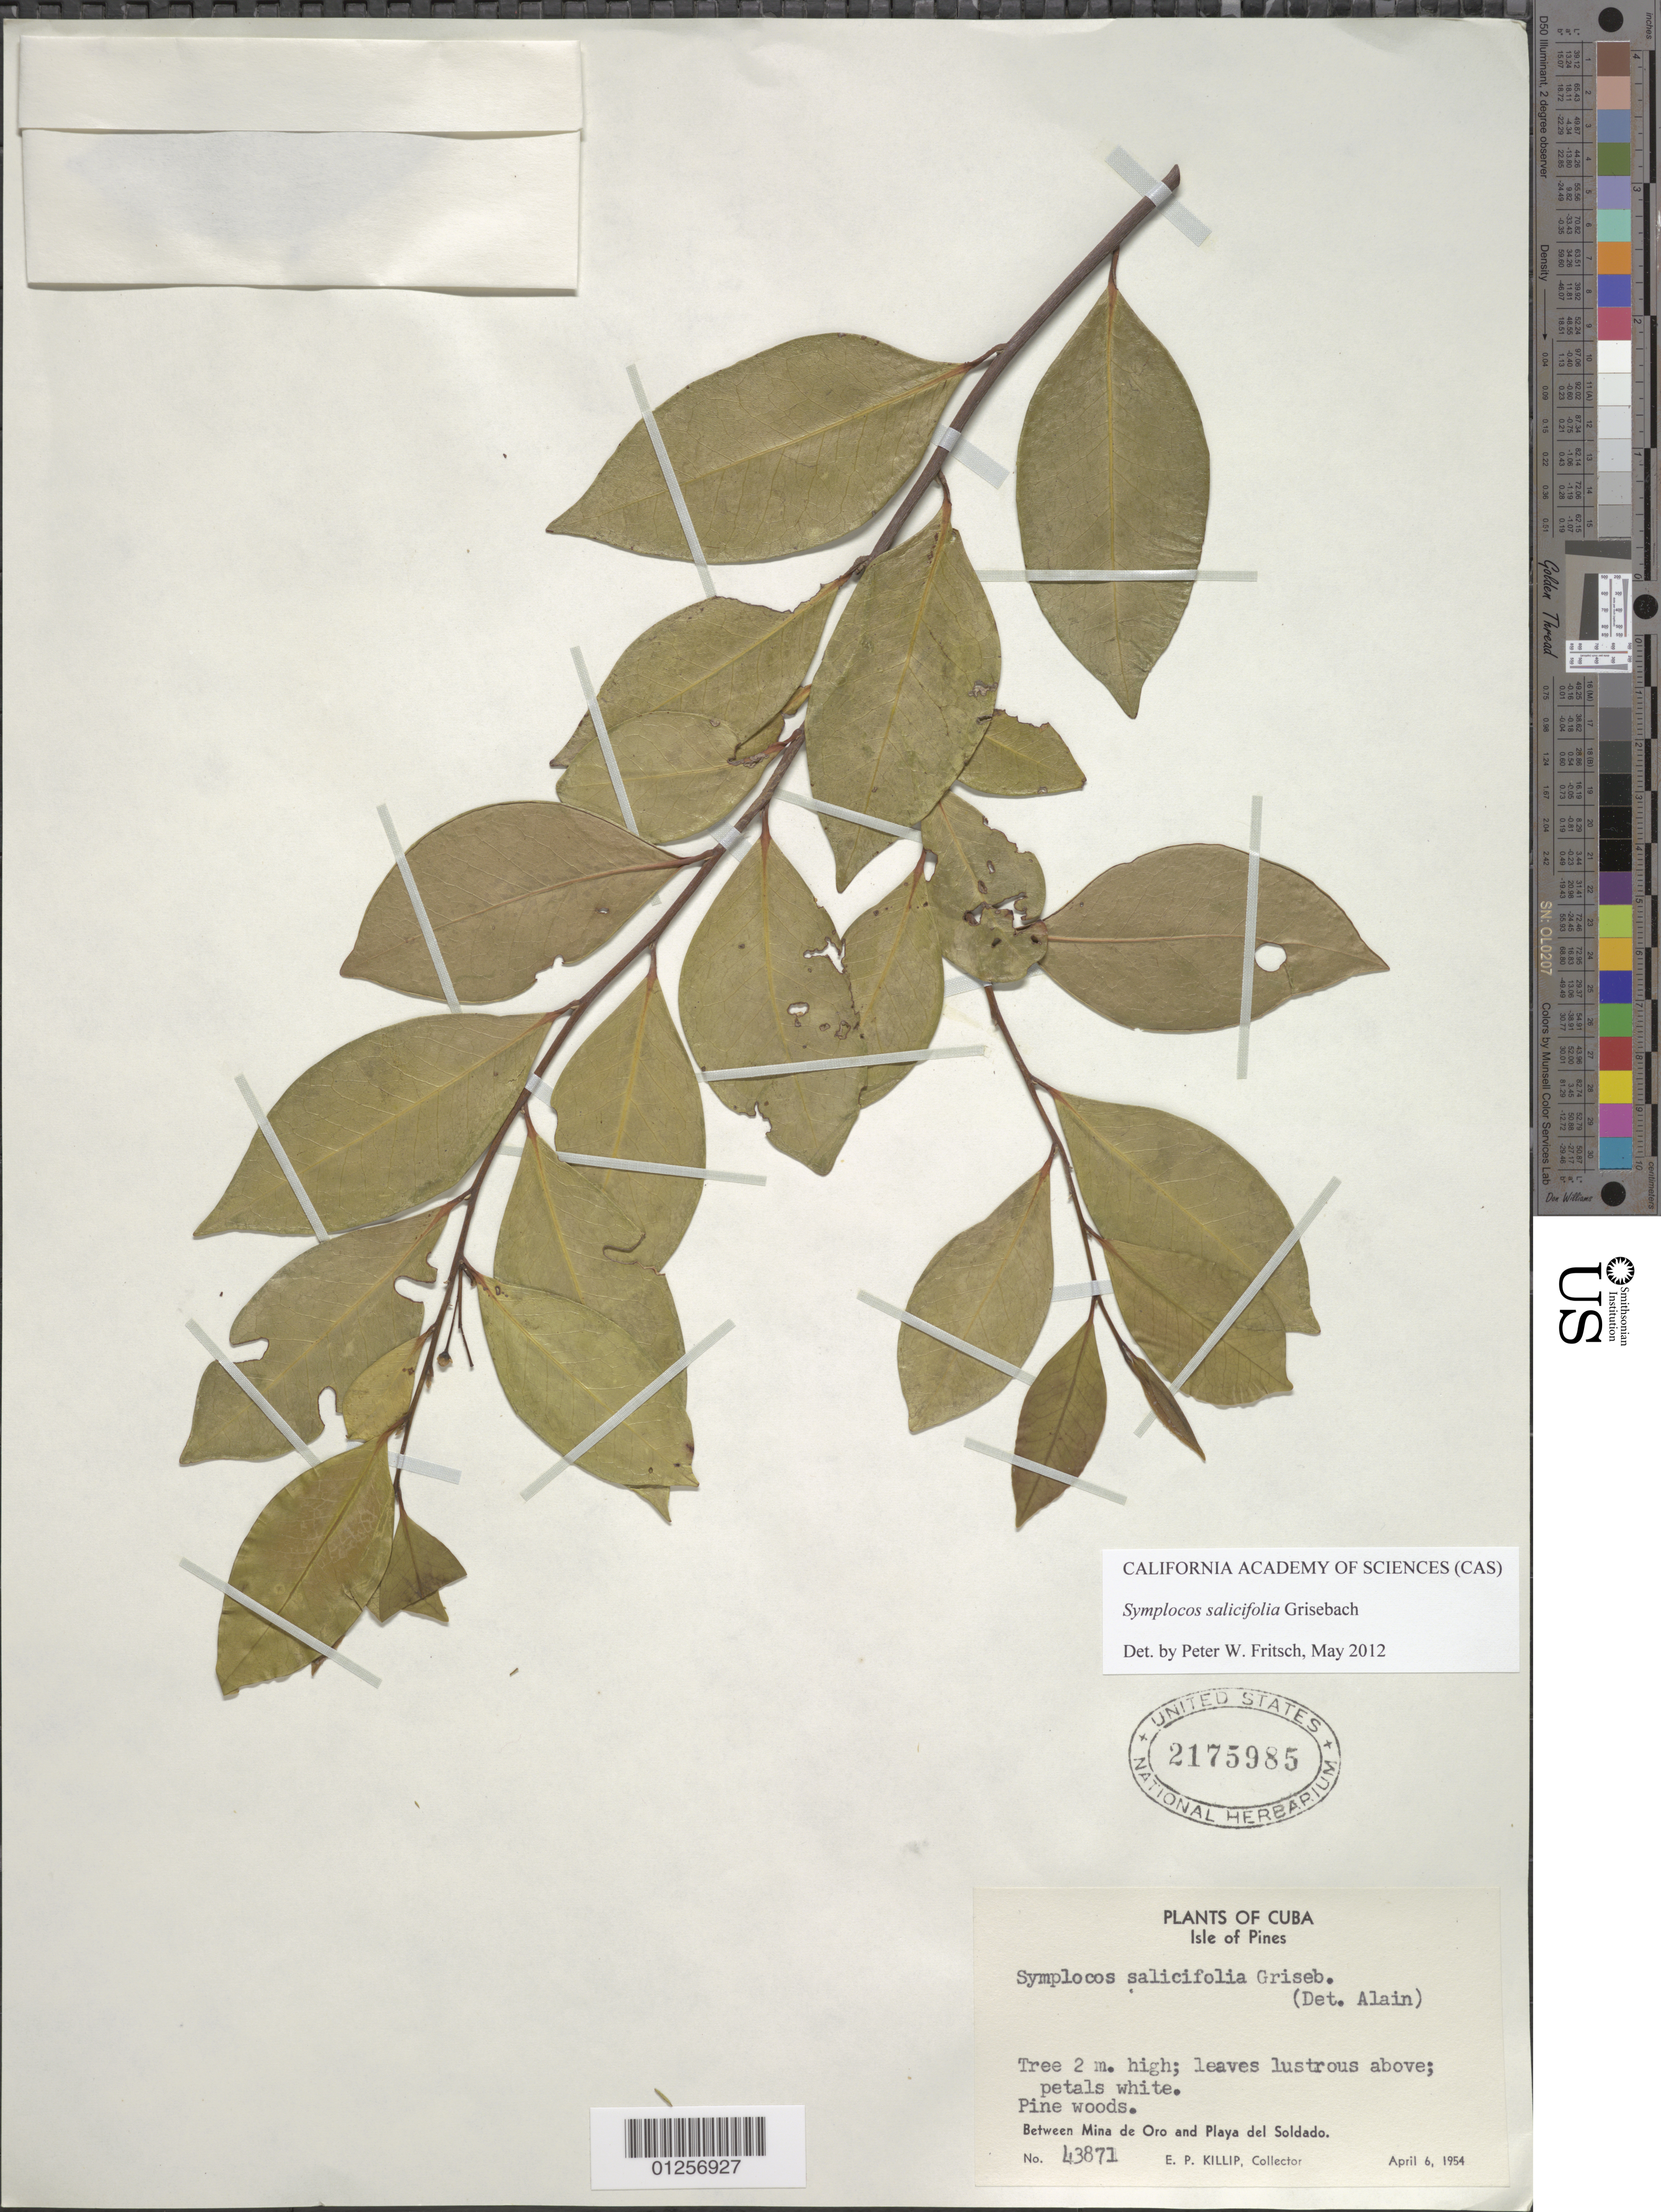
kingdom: Plantae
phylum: Tracheophyta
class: Magnoliopsida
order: Ericales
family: Symplocaceae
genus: Symplocos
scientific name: Symplocos salicifolia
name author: Griseb.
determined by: Fritsch, Peter W.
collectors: E. P. Killip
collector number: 43871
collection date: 1954-04-06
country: Cuba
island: Isla de la Juventud (Isle of Pines)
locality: Between Mina de Oro and Playa del Soldado.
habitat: Pine woods.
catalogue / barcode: US 2175985